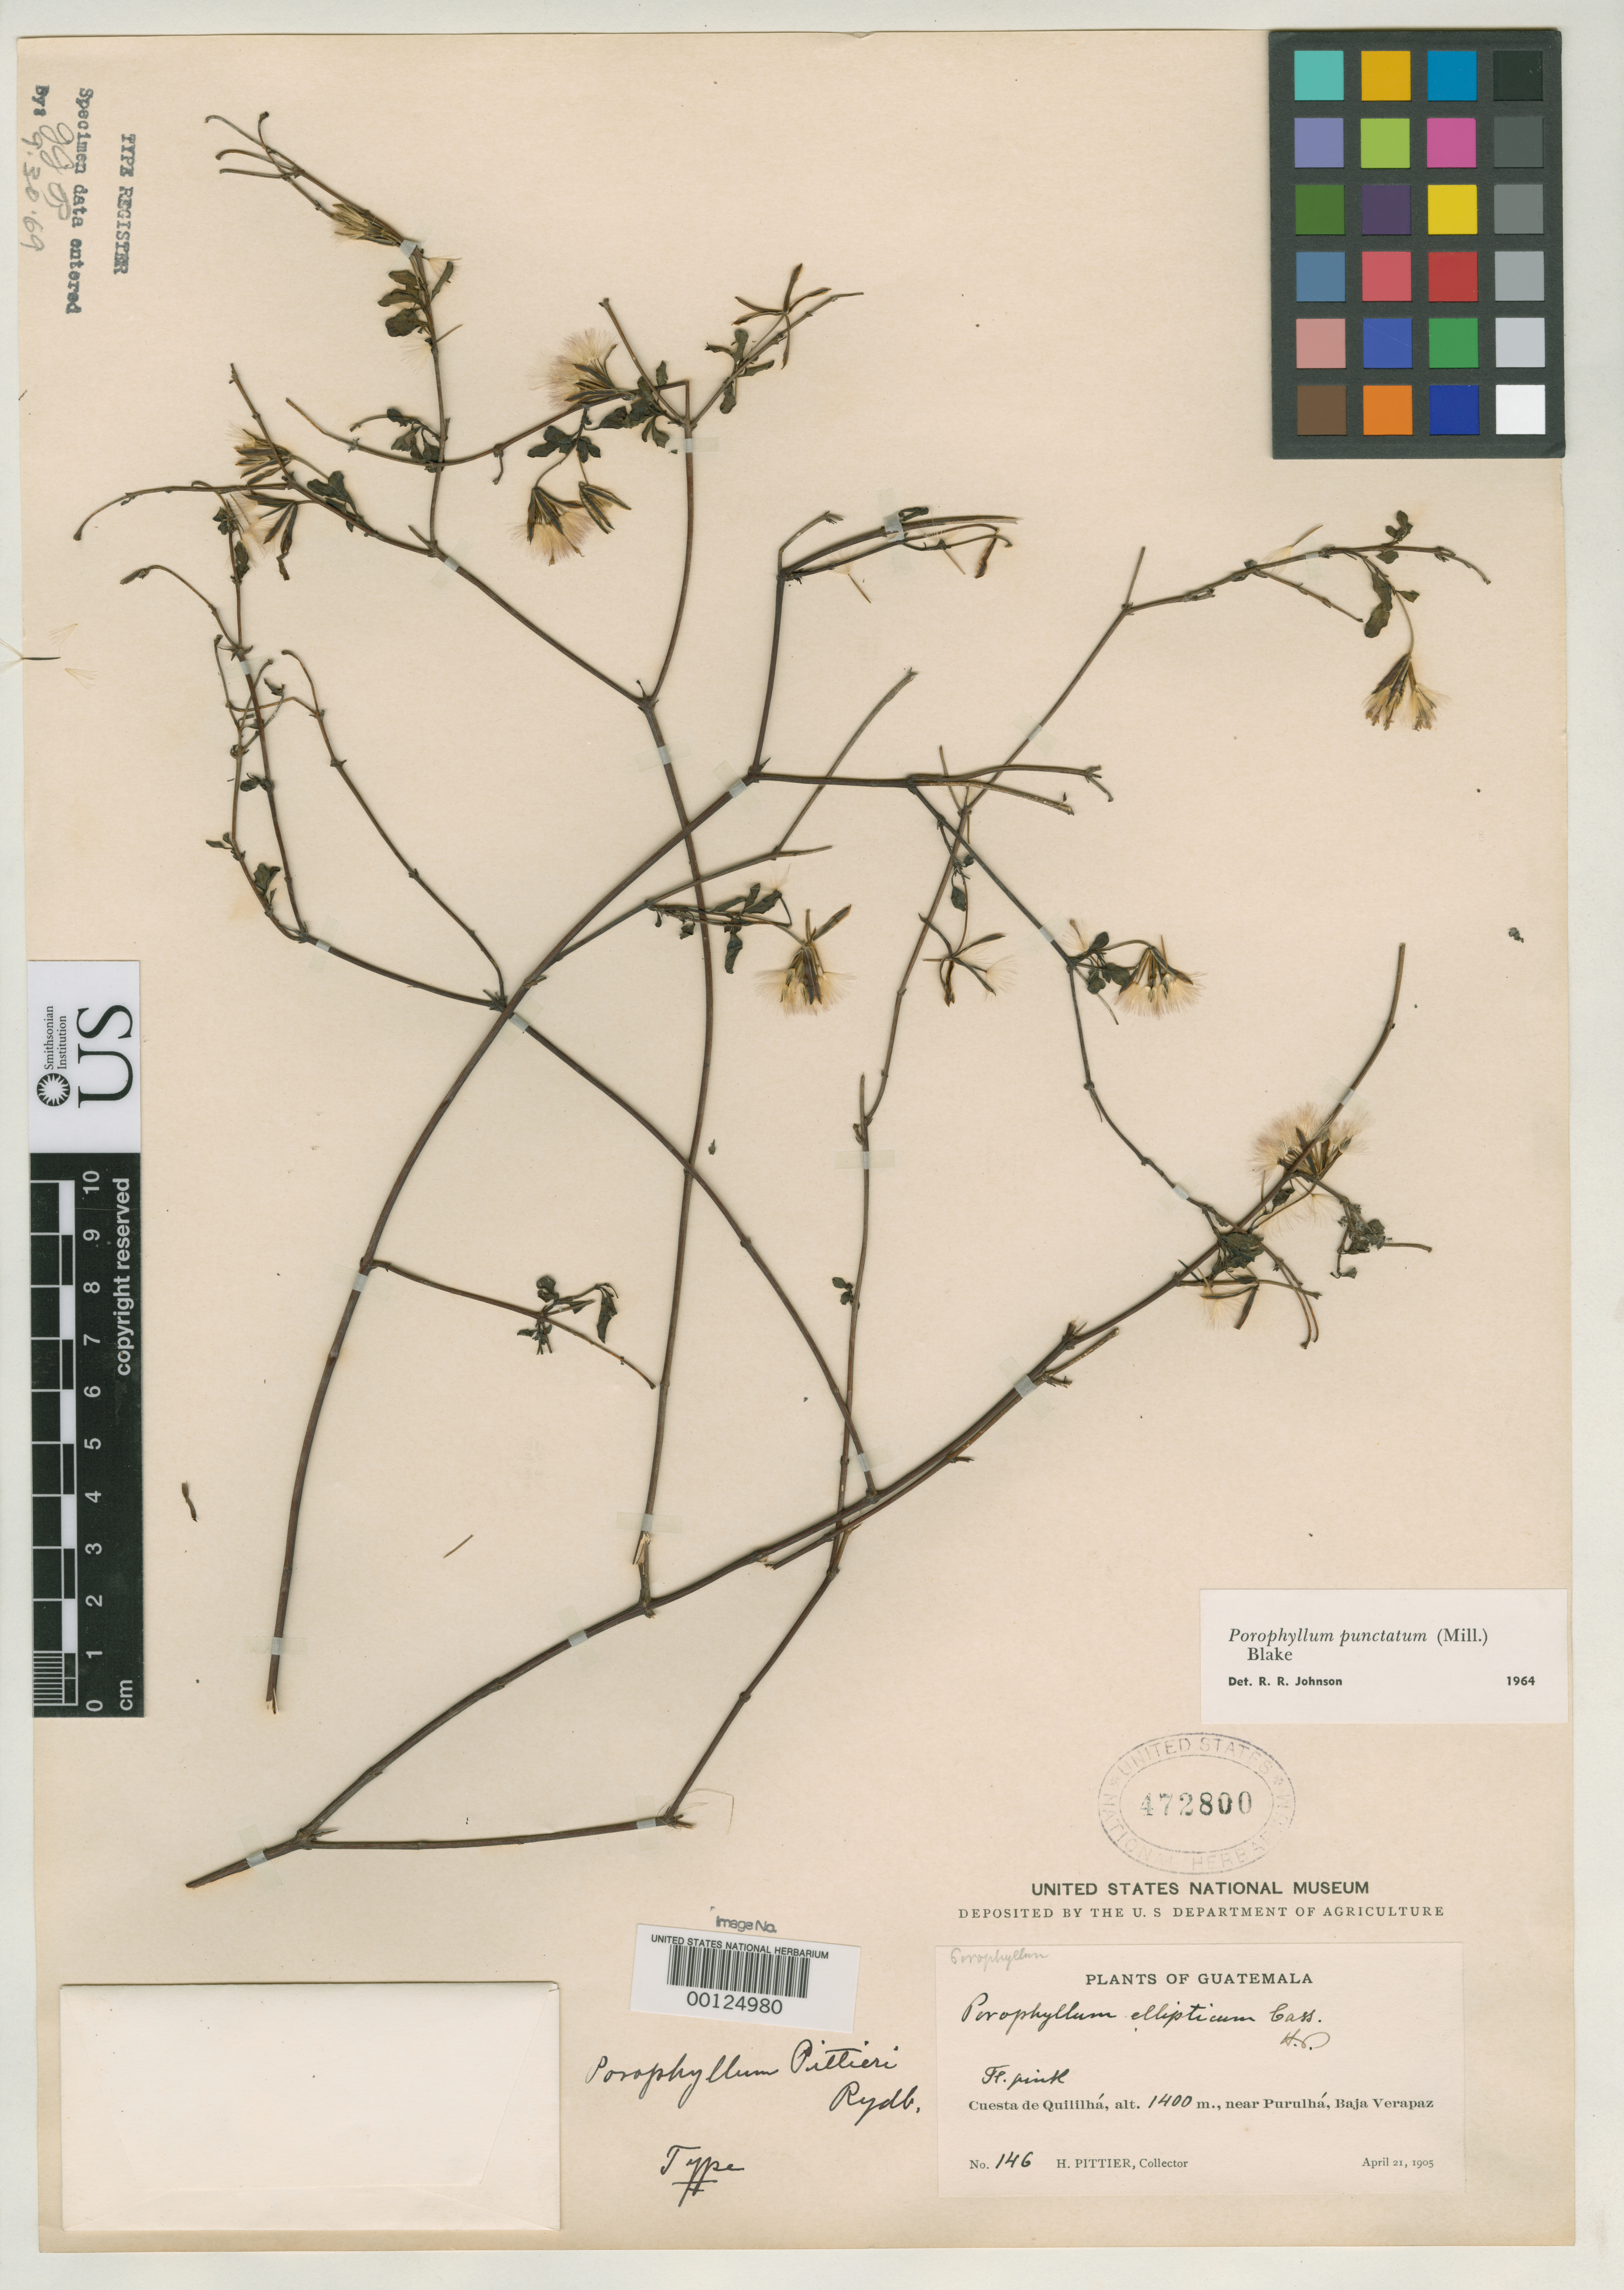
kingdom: Plantae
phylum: Tracheophyta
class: Magnoliopsida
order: Asterales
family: Asteraceae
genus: Porophyllum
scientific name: Porophyllum pittieri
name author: Rydb.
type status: Holotype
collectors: H. F. Pittier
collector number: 146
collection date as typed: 21 Apr 1905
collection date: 1905-04-21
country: Guatemala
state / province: Baja Verapaz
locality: Cuesta de Quililha, near Purulka.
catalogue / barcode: US 472800